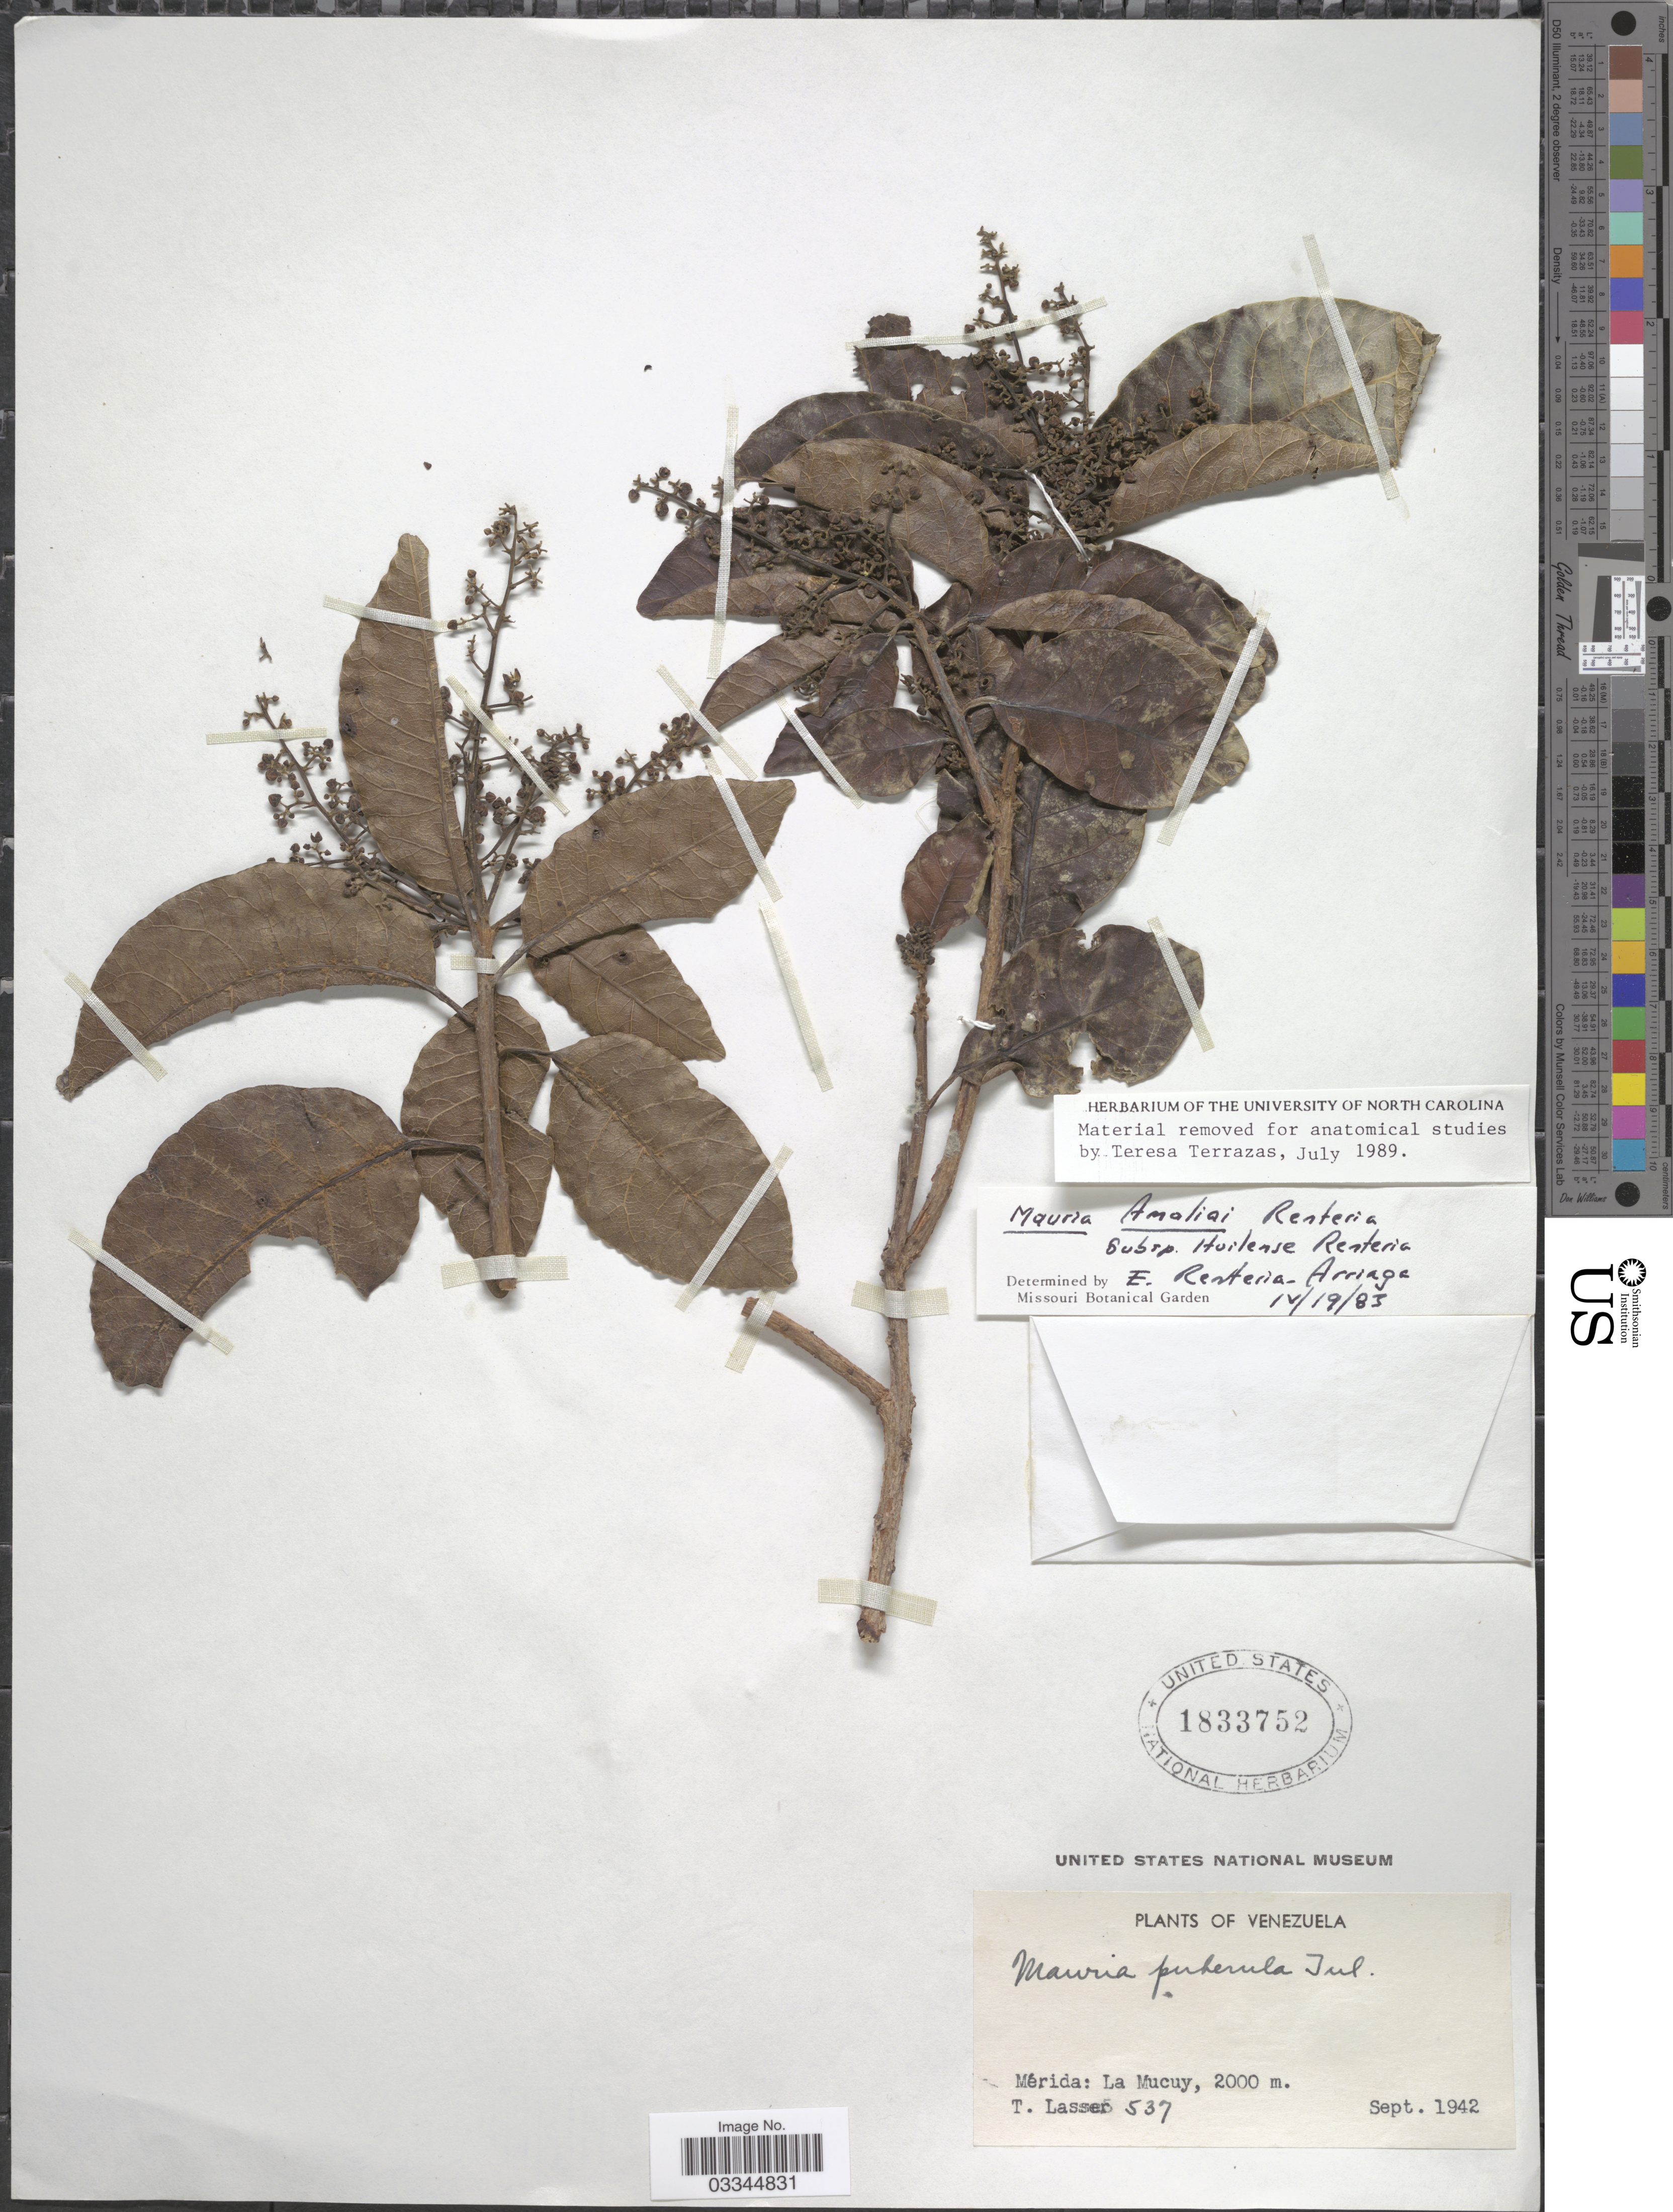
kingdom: Plantae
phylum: Tracheophyta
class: Magnoliopsida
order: Sapindales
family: Anacardiaceae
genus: Mauria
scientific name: Mauria simplicifolia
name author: Kunth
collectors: T. Lasser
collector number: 537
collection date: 1942-09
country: Venezuela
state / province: Mérida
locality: La Mucuy.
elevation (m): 2000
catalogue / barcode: US 1833752